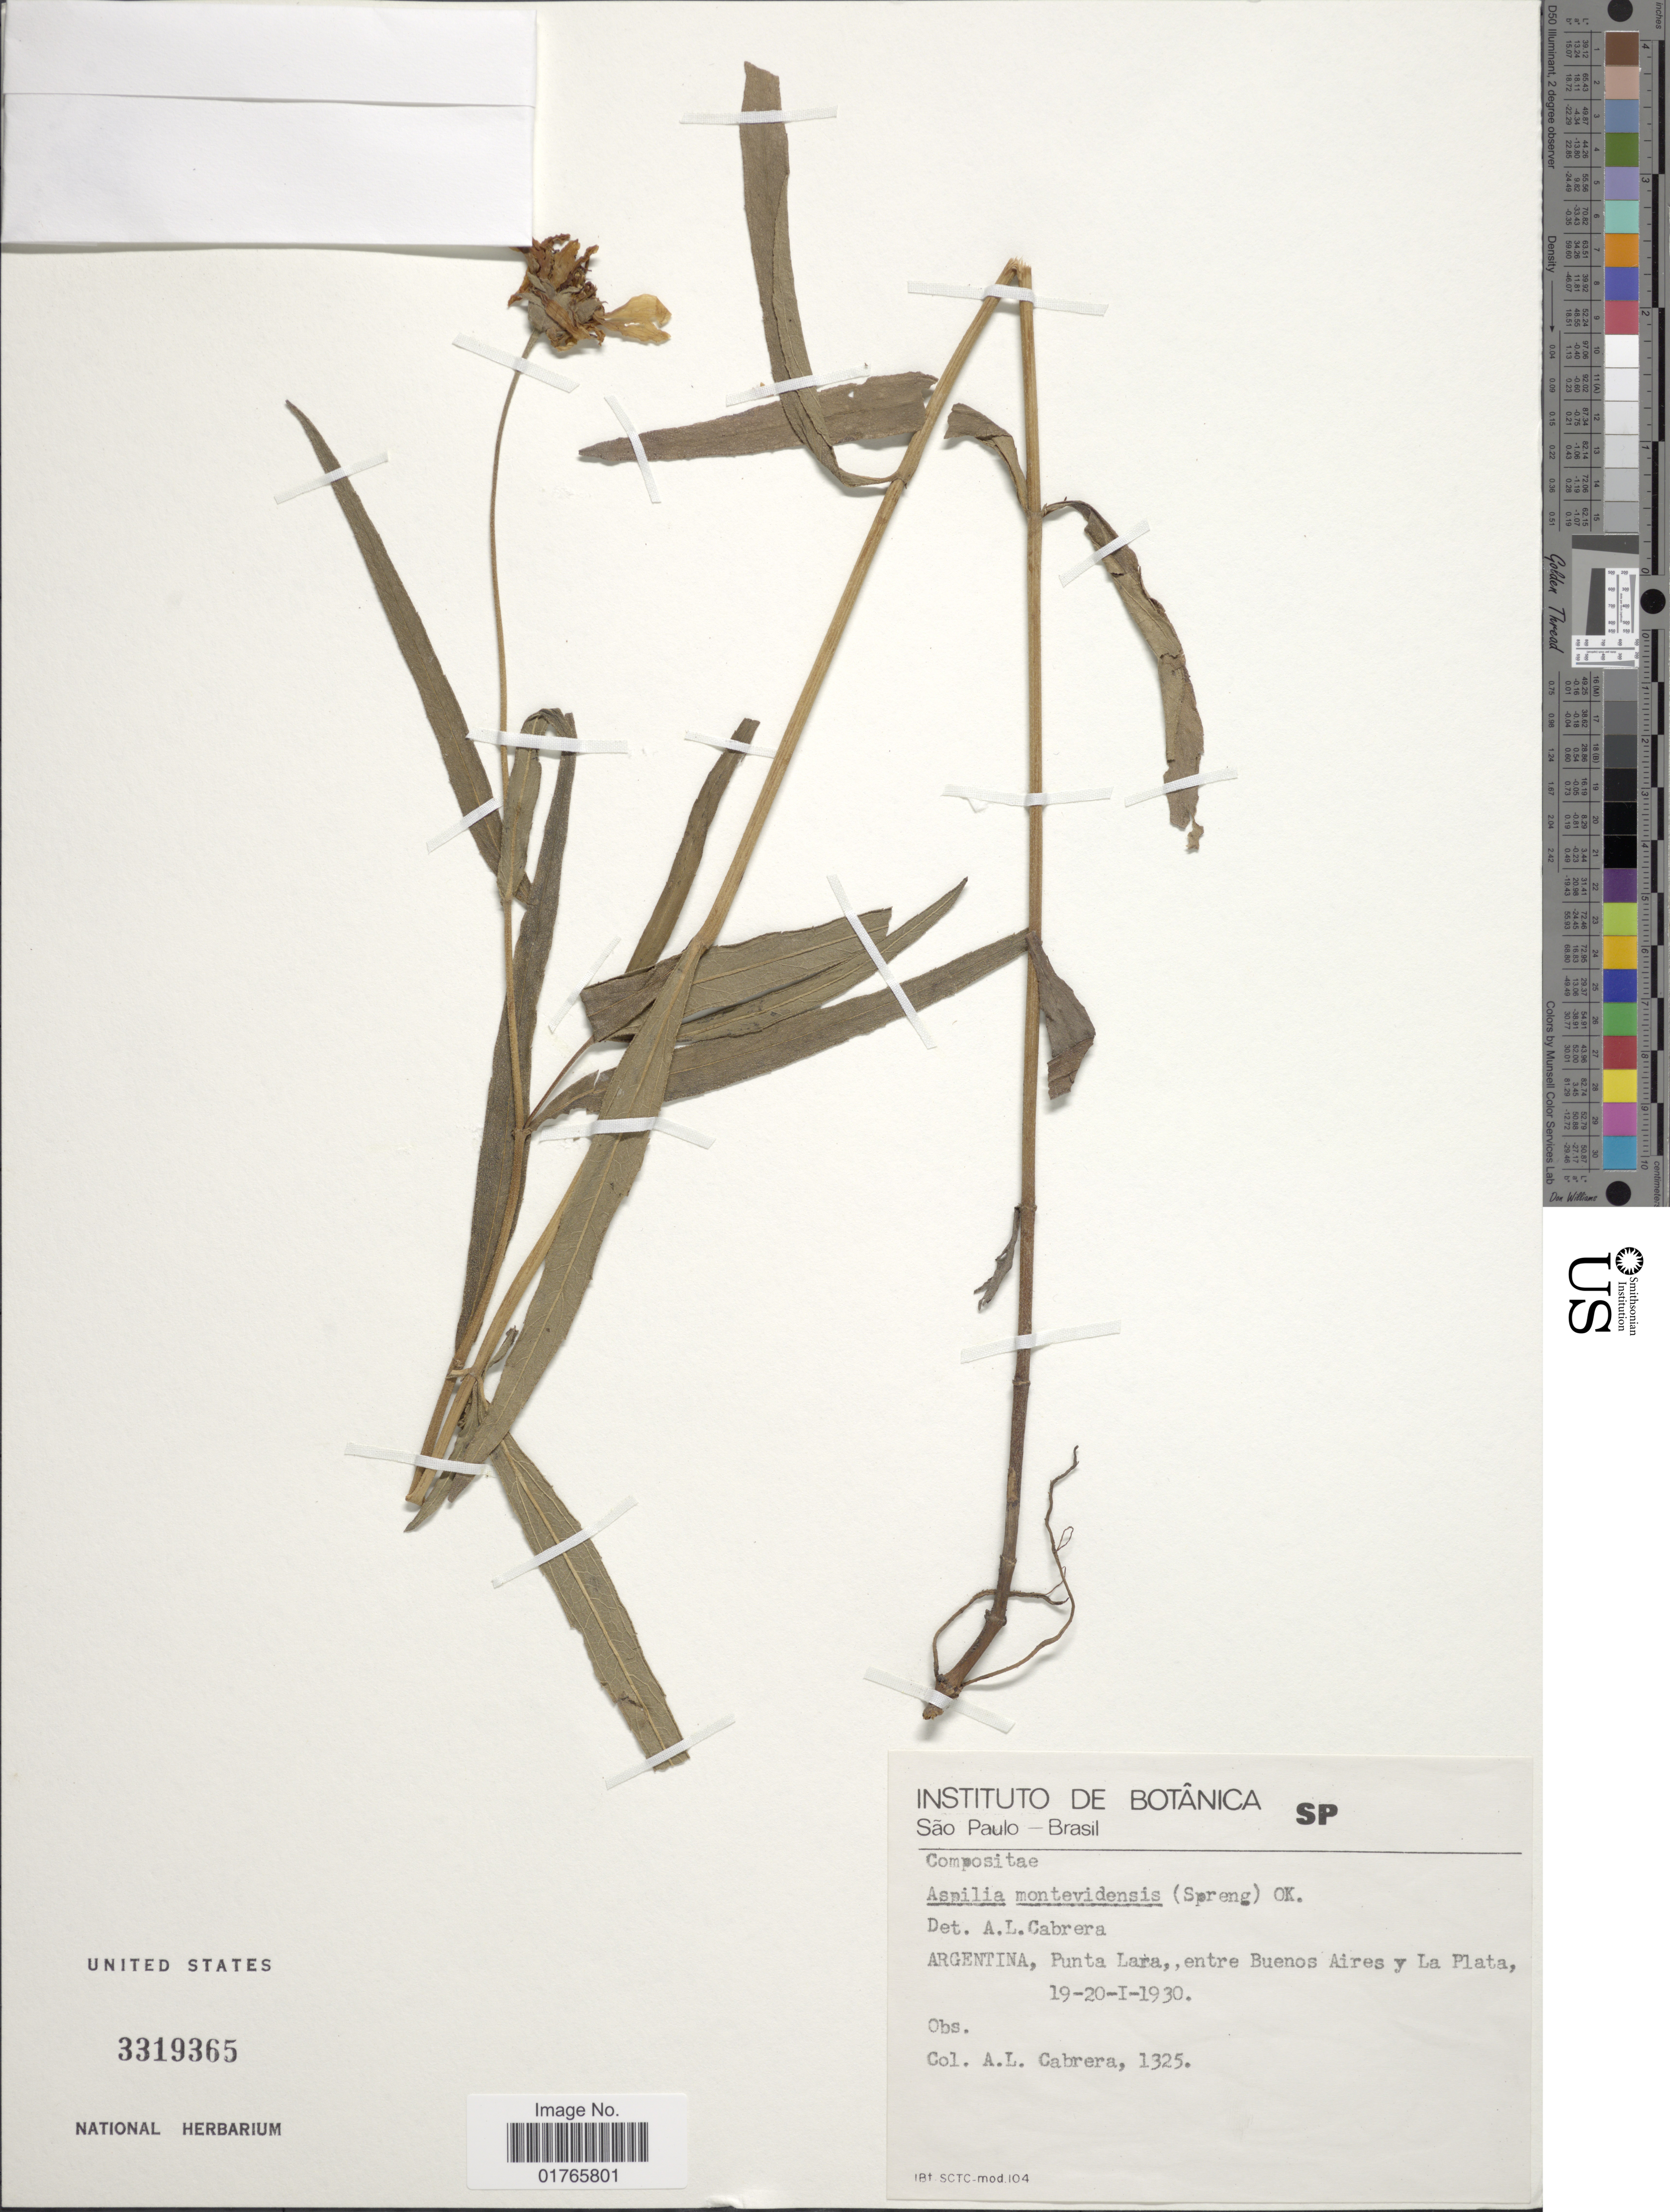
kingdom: Plantae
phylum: Tracheophyta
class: Magnoliopsida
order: Asterales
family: Asteraceae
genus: Aspilia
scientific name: Aspilia montividensis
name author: (Spreng.) Baker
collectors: A. L. Cabrera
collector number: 1325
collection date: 1930-01-19/1930-01-20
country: Argentina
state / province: Buenos Aires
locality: Punta Lara, entre Buenos Aires y La Plata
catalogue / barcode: US 3319365